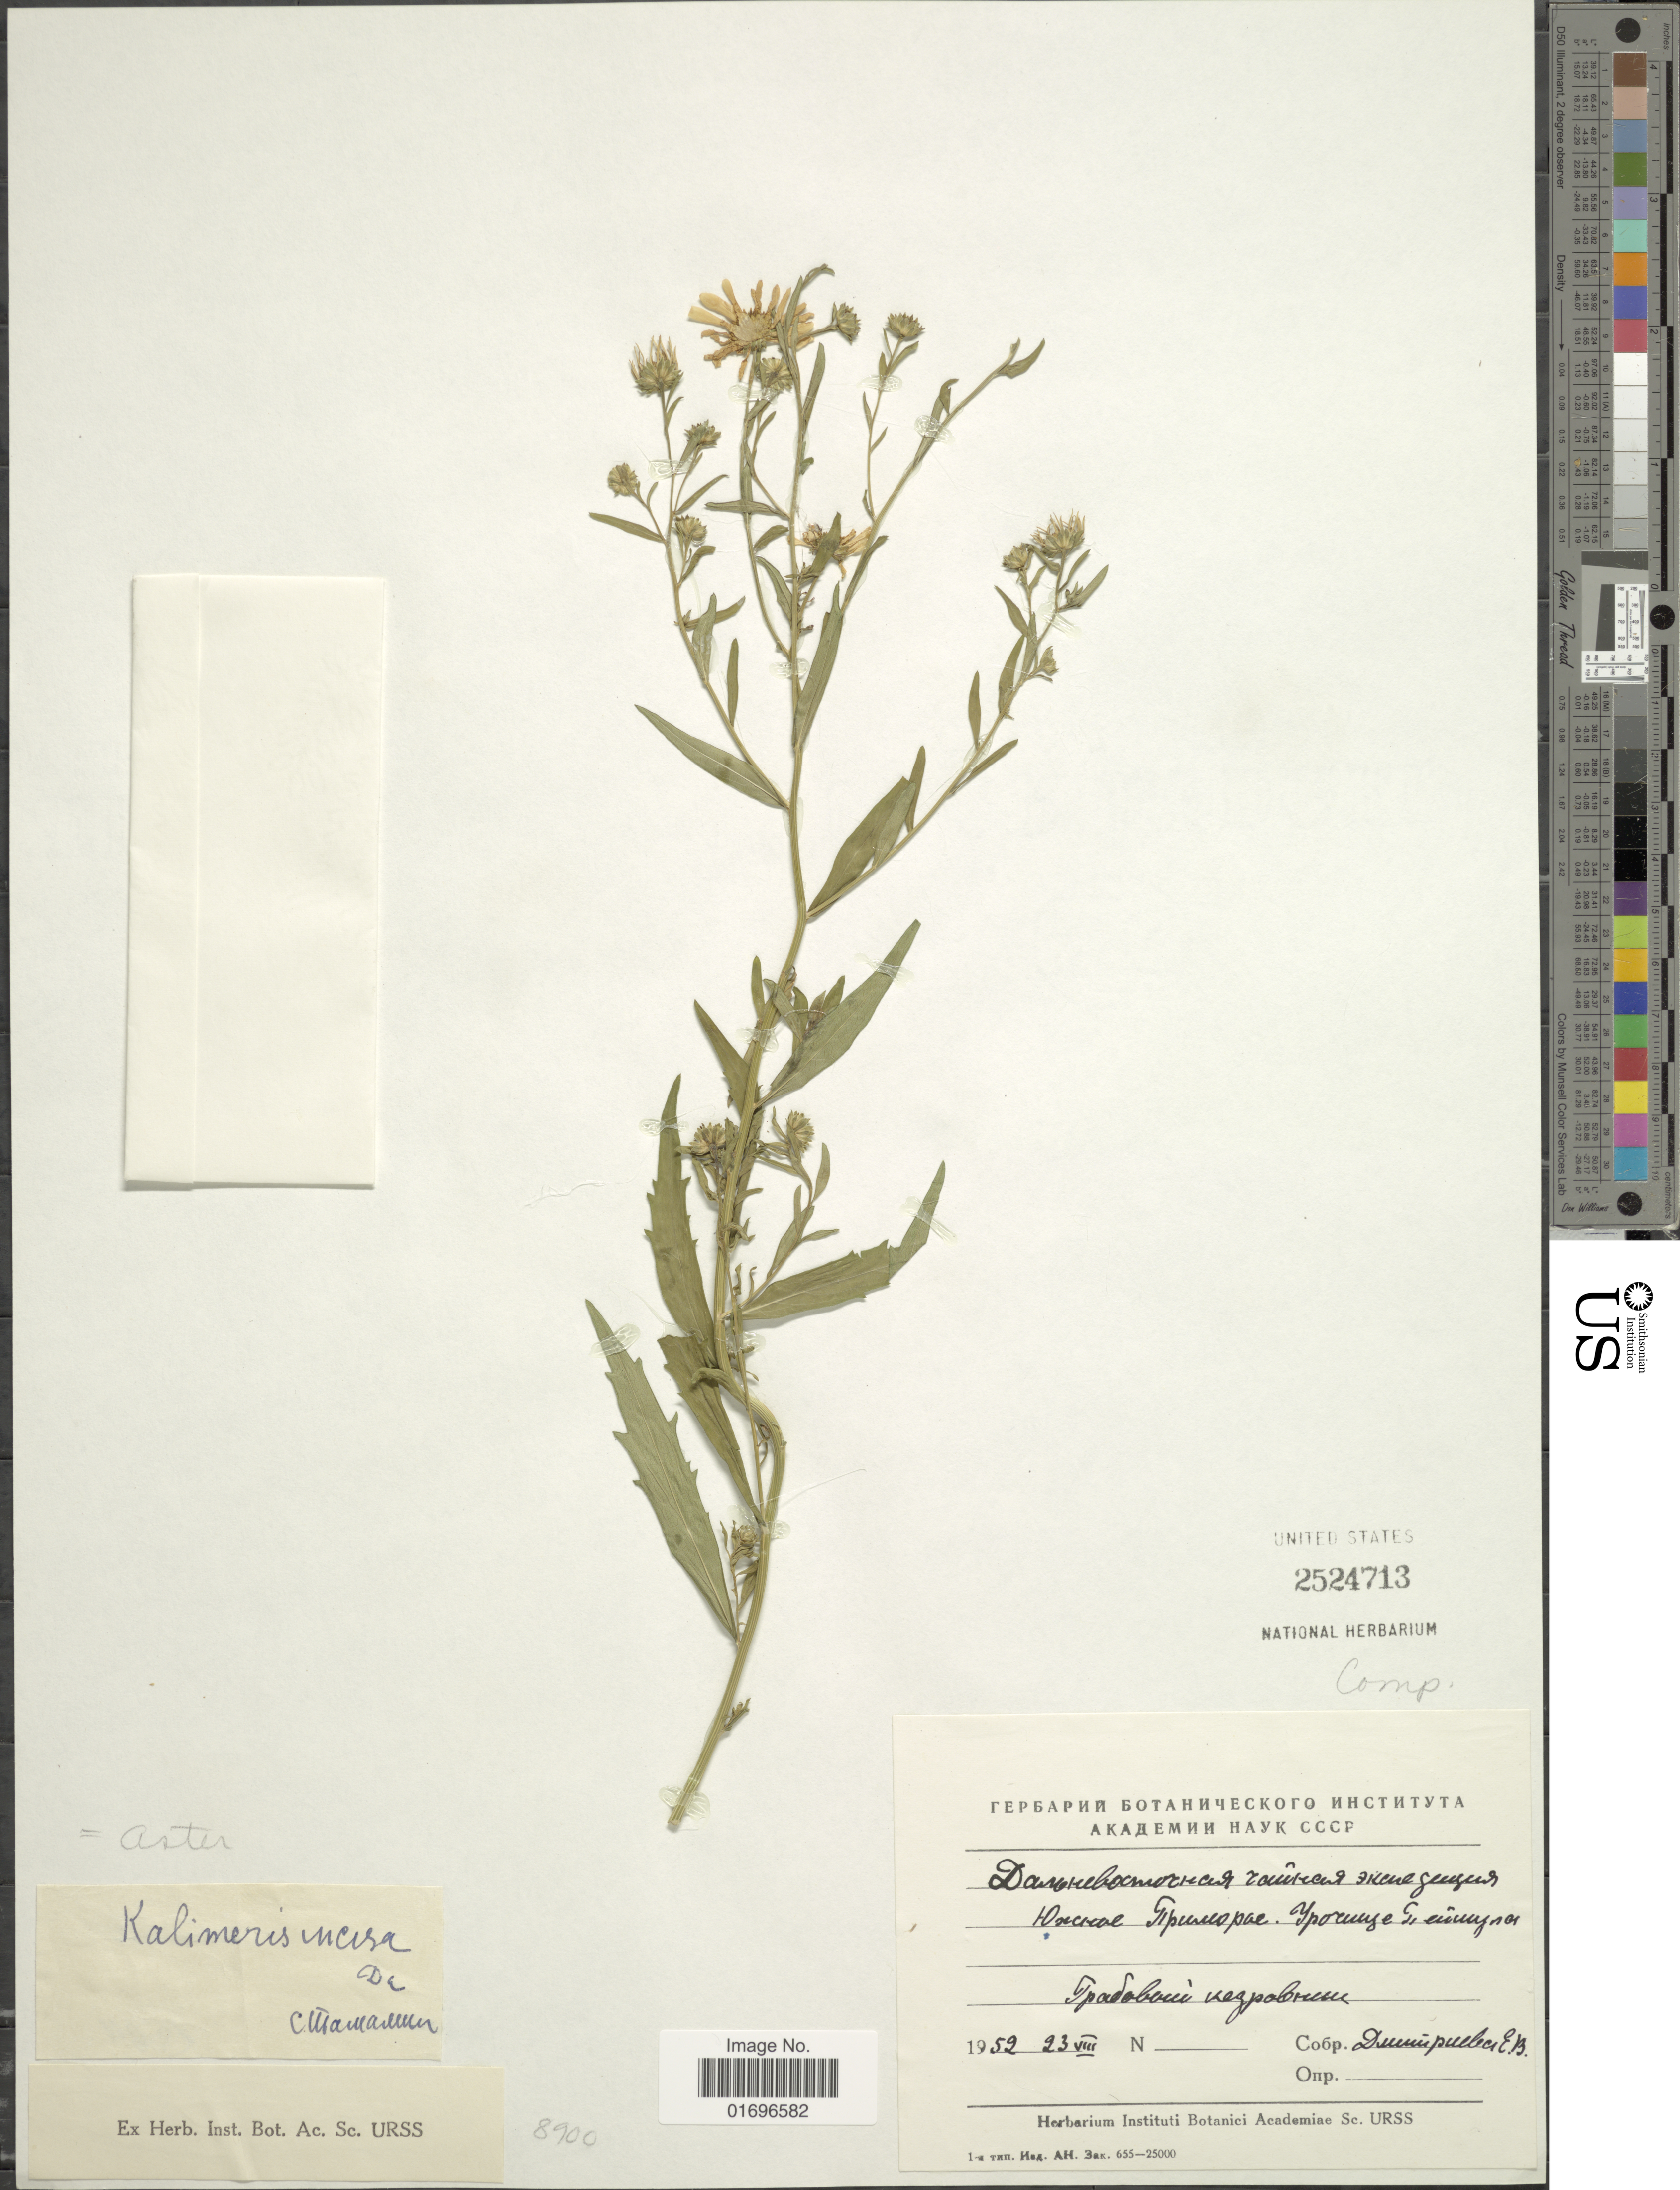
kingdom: Plantae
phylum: Tracheophyta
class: Magnoliopsida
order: Asterales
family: Asteraceae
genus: Aster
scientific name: Aster incisus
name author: Fisch.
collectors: E. Dmitrieva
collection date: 1952-08-23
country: Russian Federation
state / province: Primorsky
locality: Southeren Primorsky, Peyshula.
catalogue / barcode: US 2524713